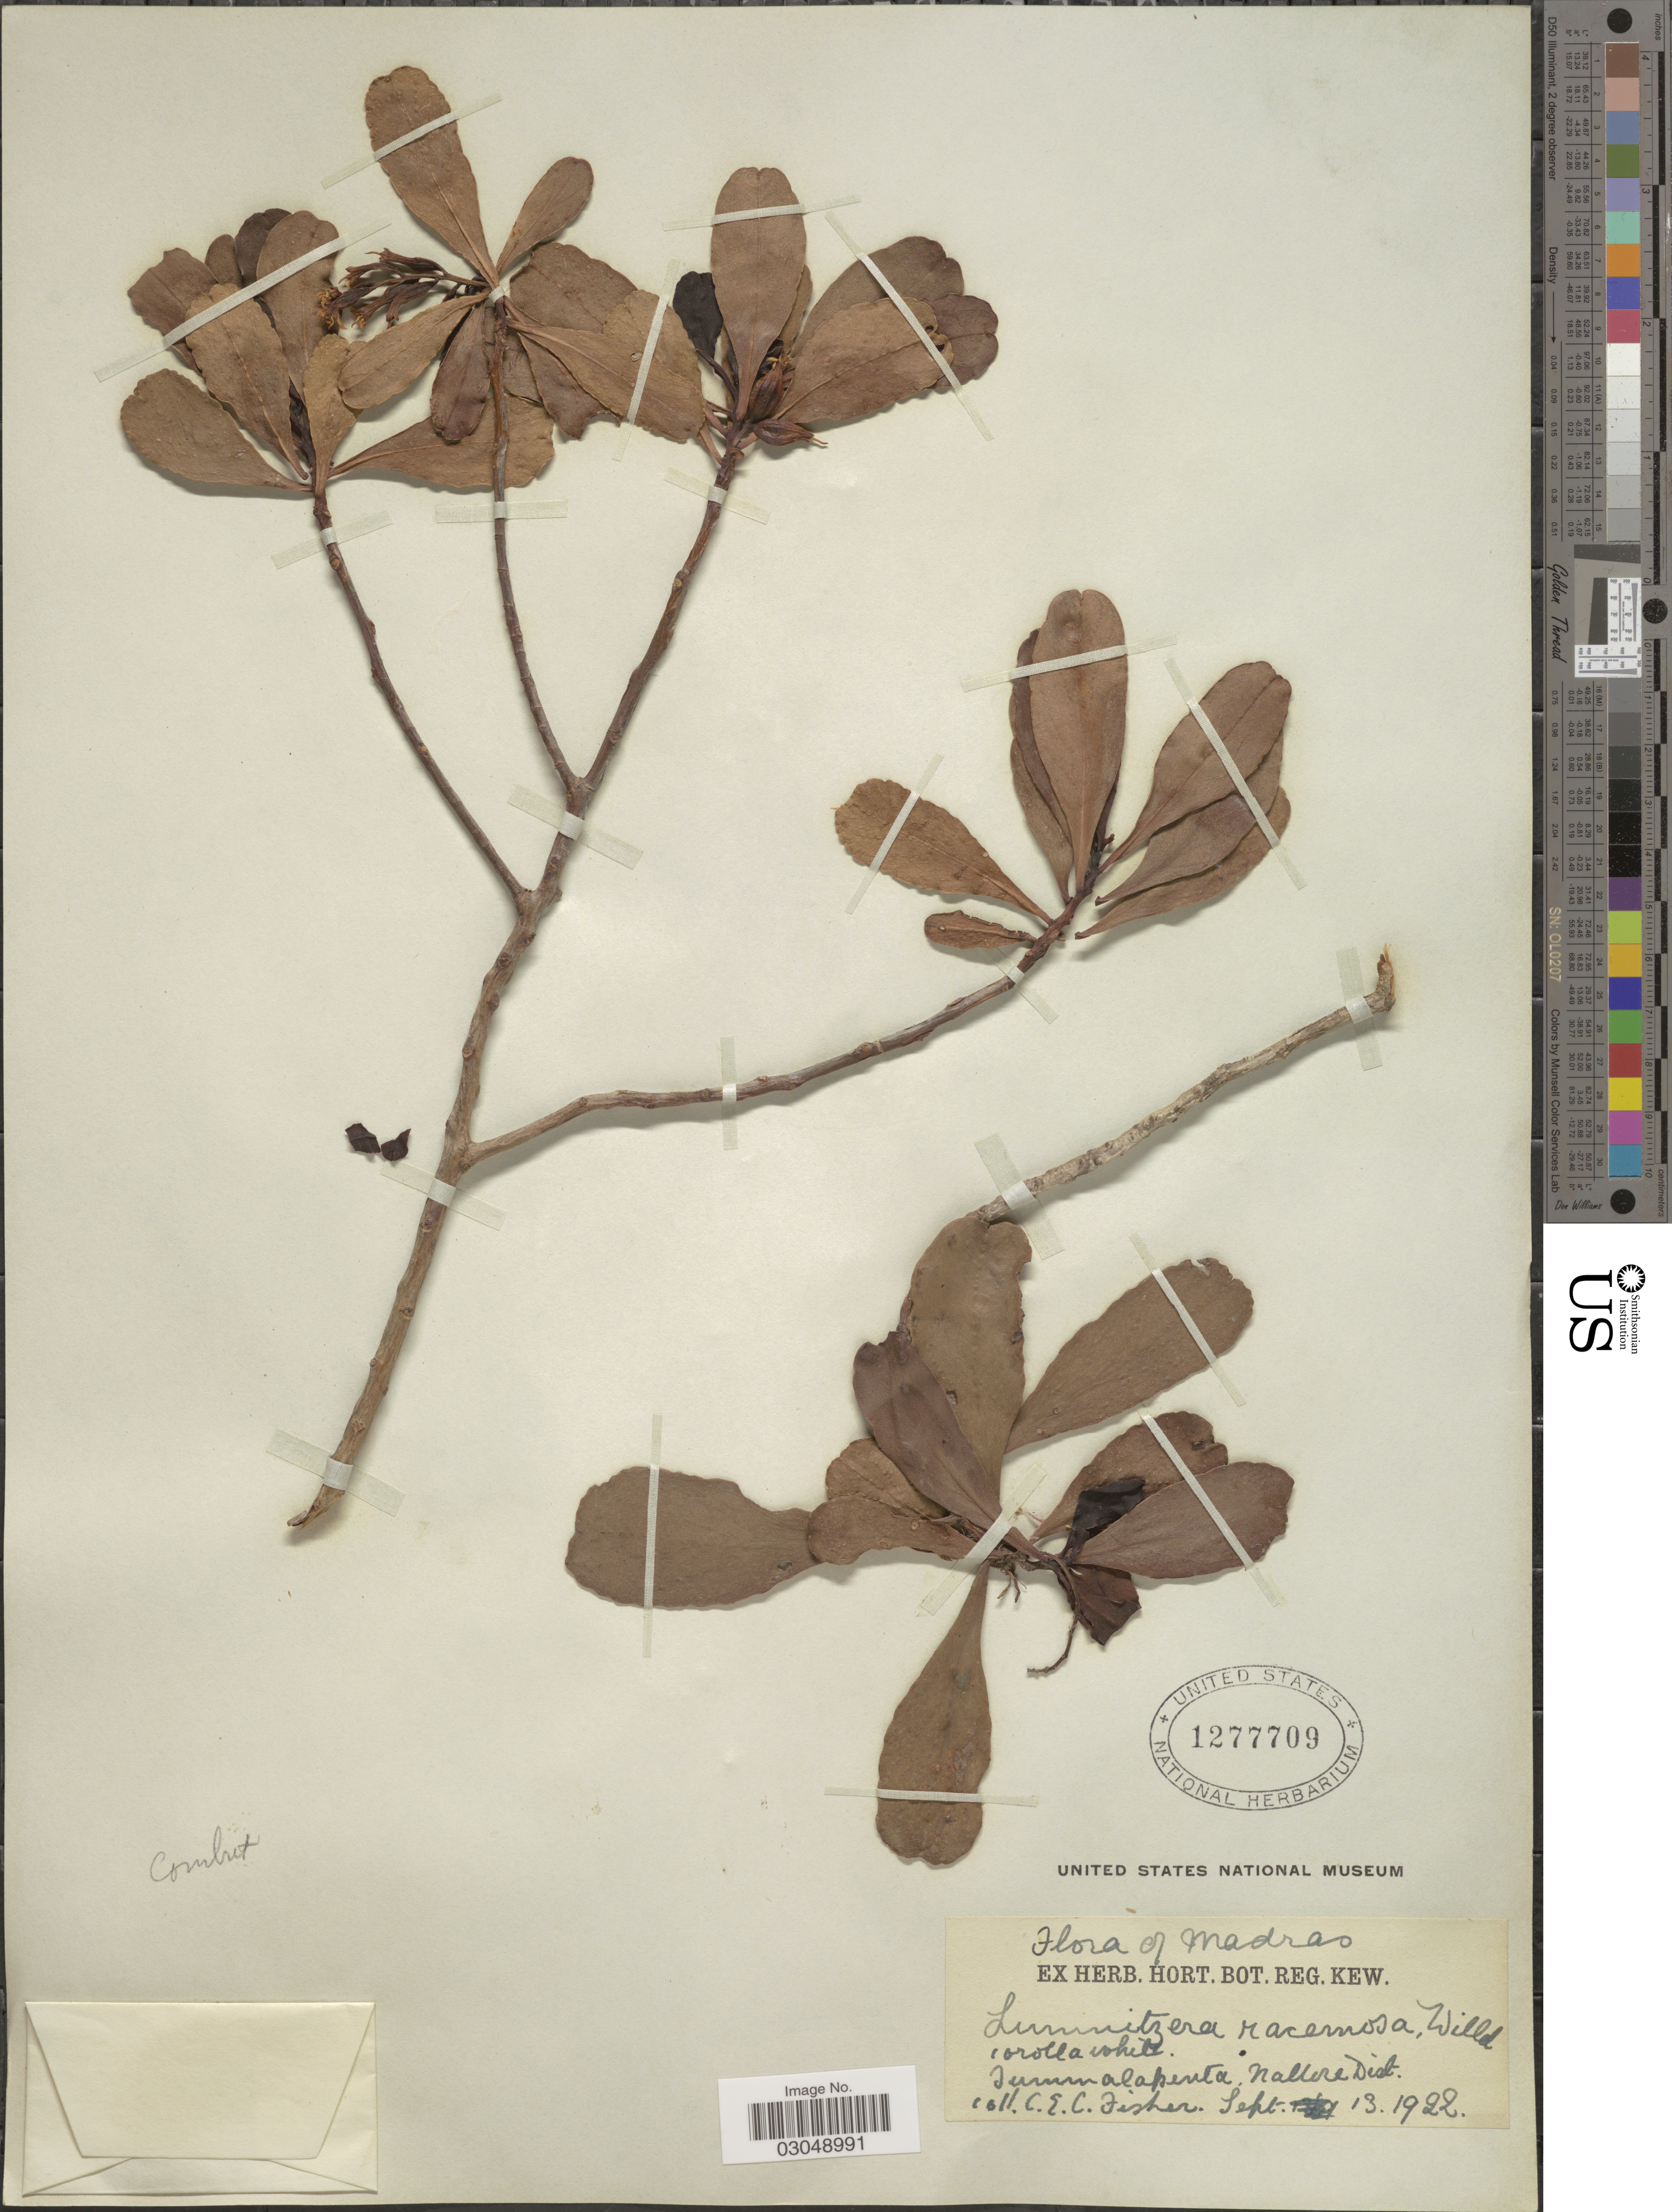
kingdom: Plantae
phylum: Tracheophyta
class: Magnoliopsida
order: Myrtales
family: Combretaceae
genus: Lumnitzera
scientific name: Lumnitzera racemosa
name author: Willd.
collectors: C. E. C. Fischer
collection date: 1922-09-13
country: India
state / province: Andhra Pradesh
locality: Madras. Tummalapinta, Nallore Dist.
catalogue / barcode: US 1277709